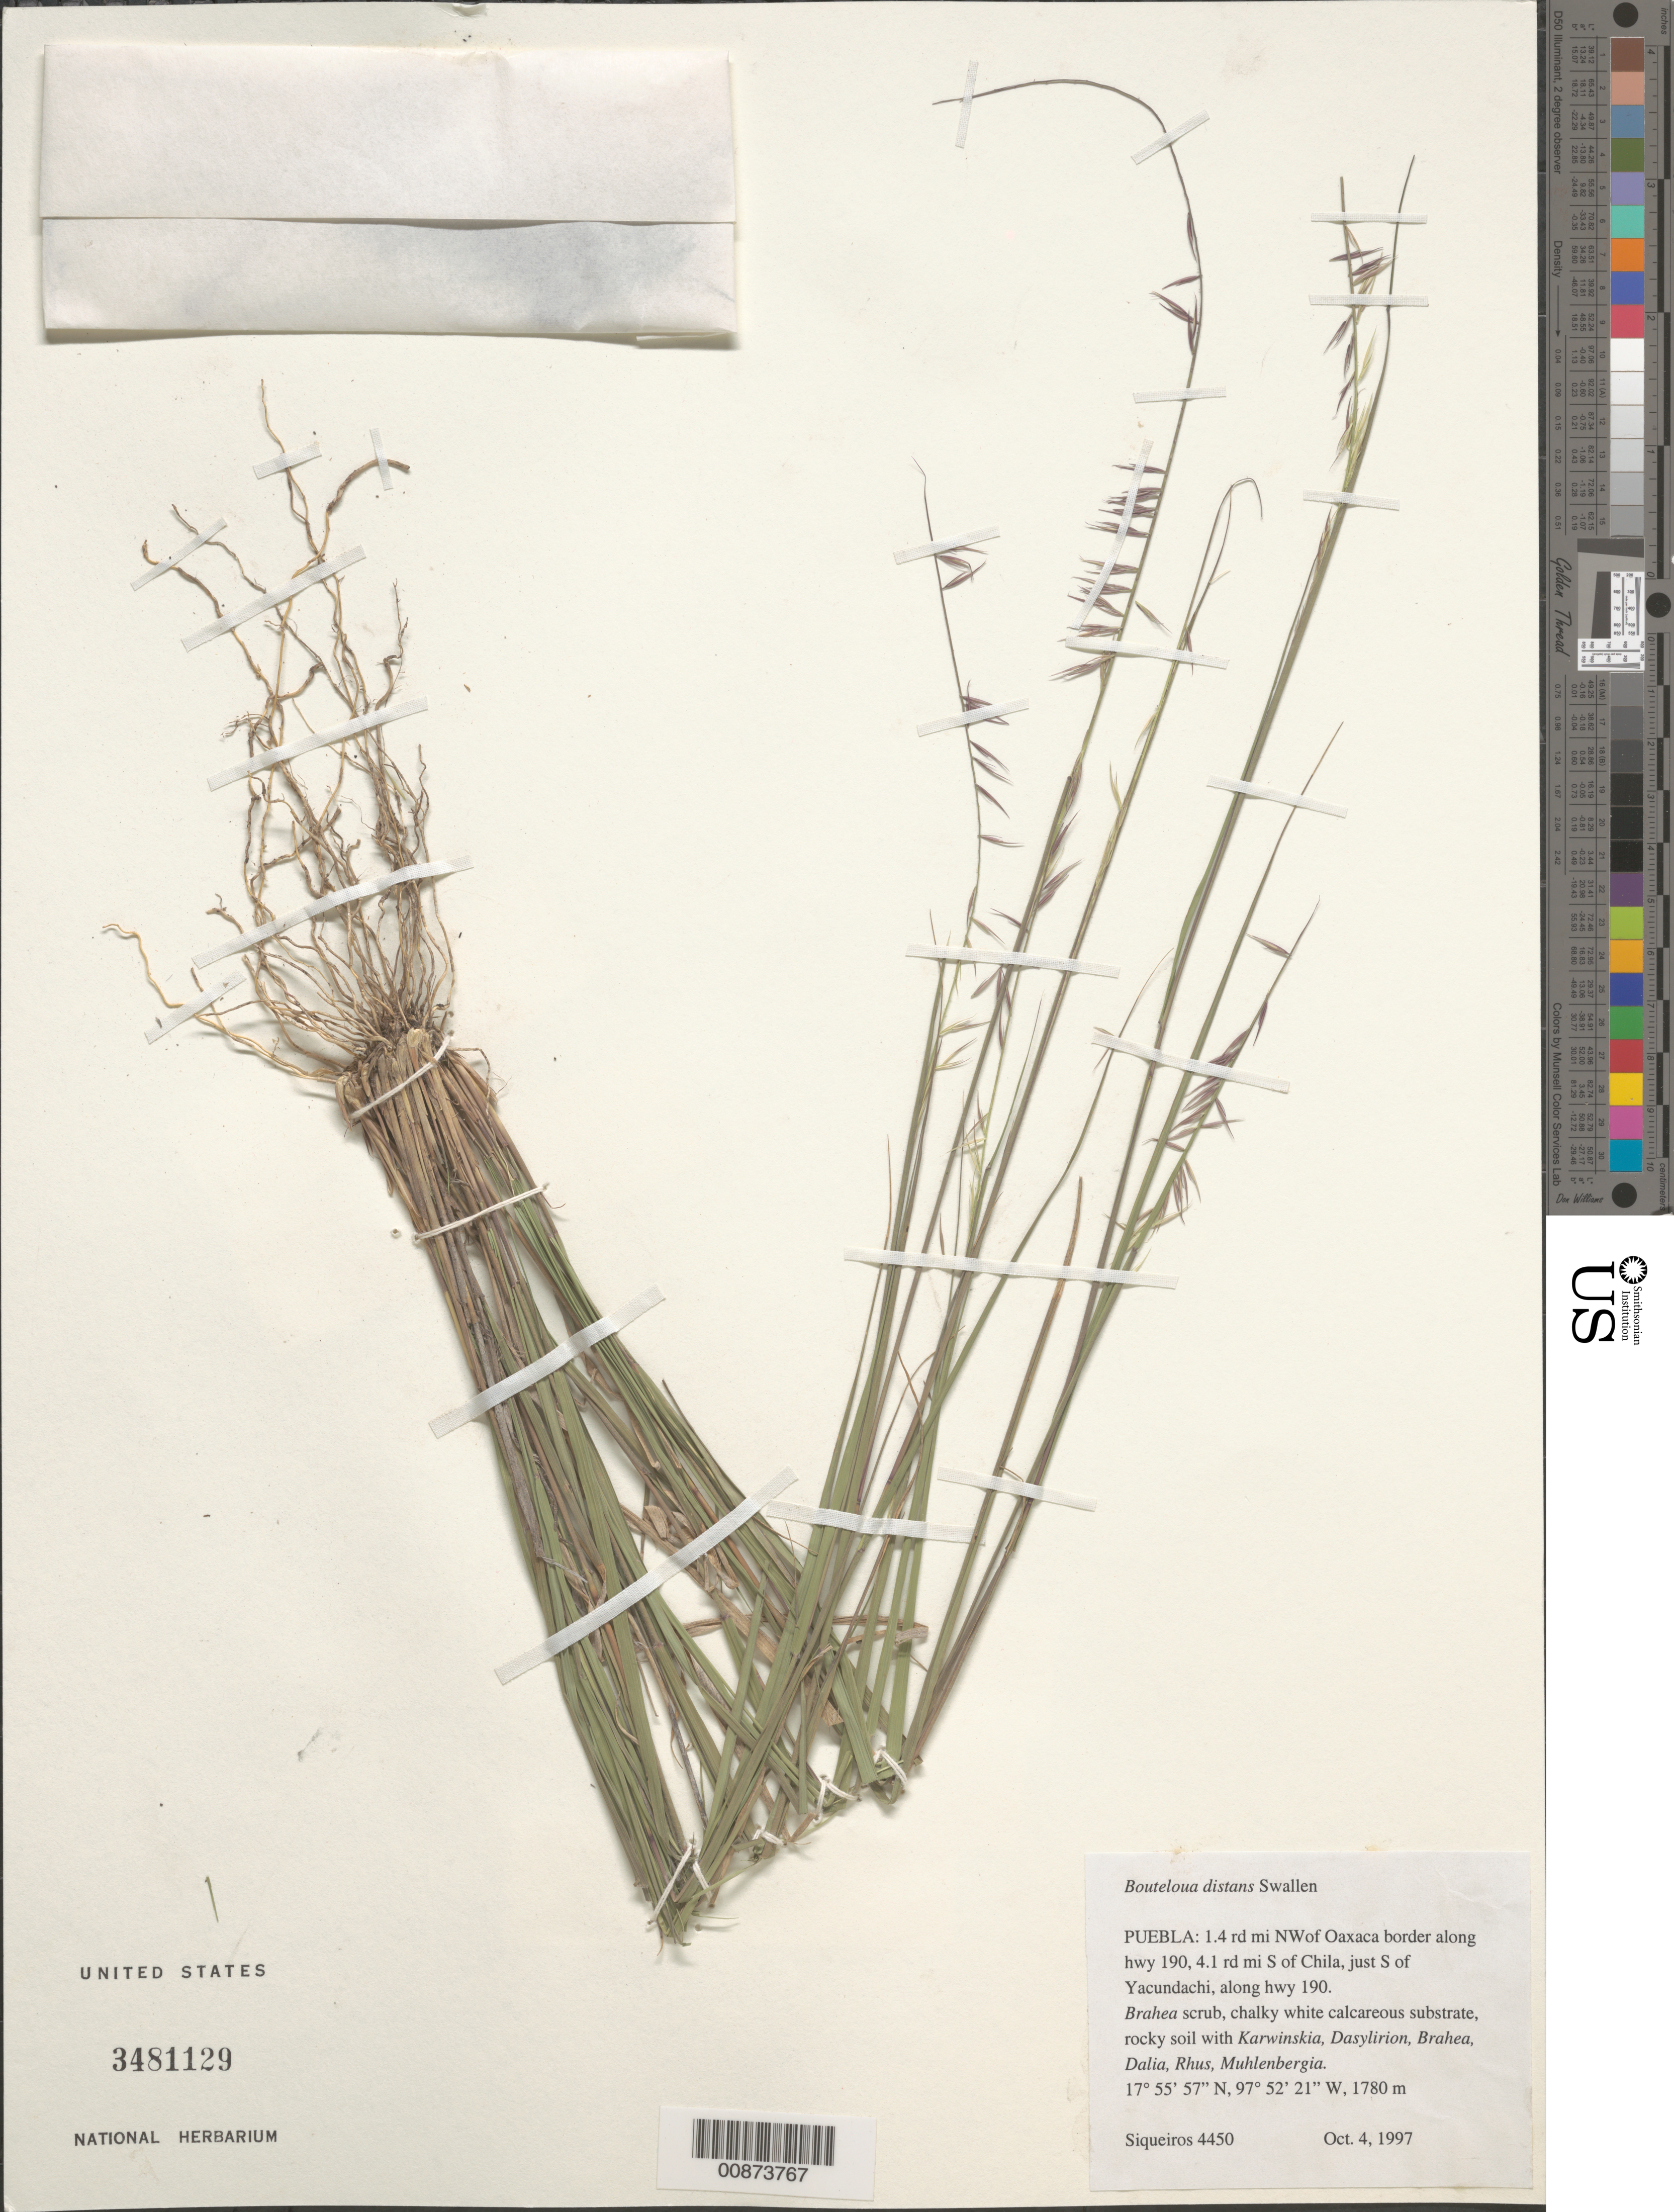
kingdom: Plantae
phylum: Tracheophyta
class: Liliopsida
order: Poales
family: Poaceae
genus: Bouteloua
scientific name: Bouteloua distans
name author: Swallen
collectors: M. E. Siqueiros Delgado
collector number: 4450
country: Mexico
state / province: Puebla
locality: NW of Oaxaca border along hwy 190 S of Chila, S of Yacundachi.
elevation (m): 1780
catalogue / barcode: US 3481129